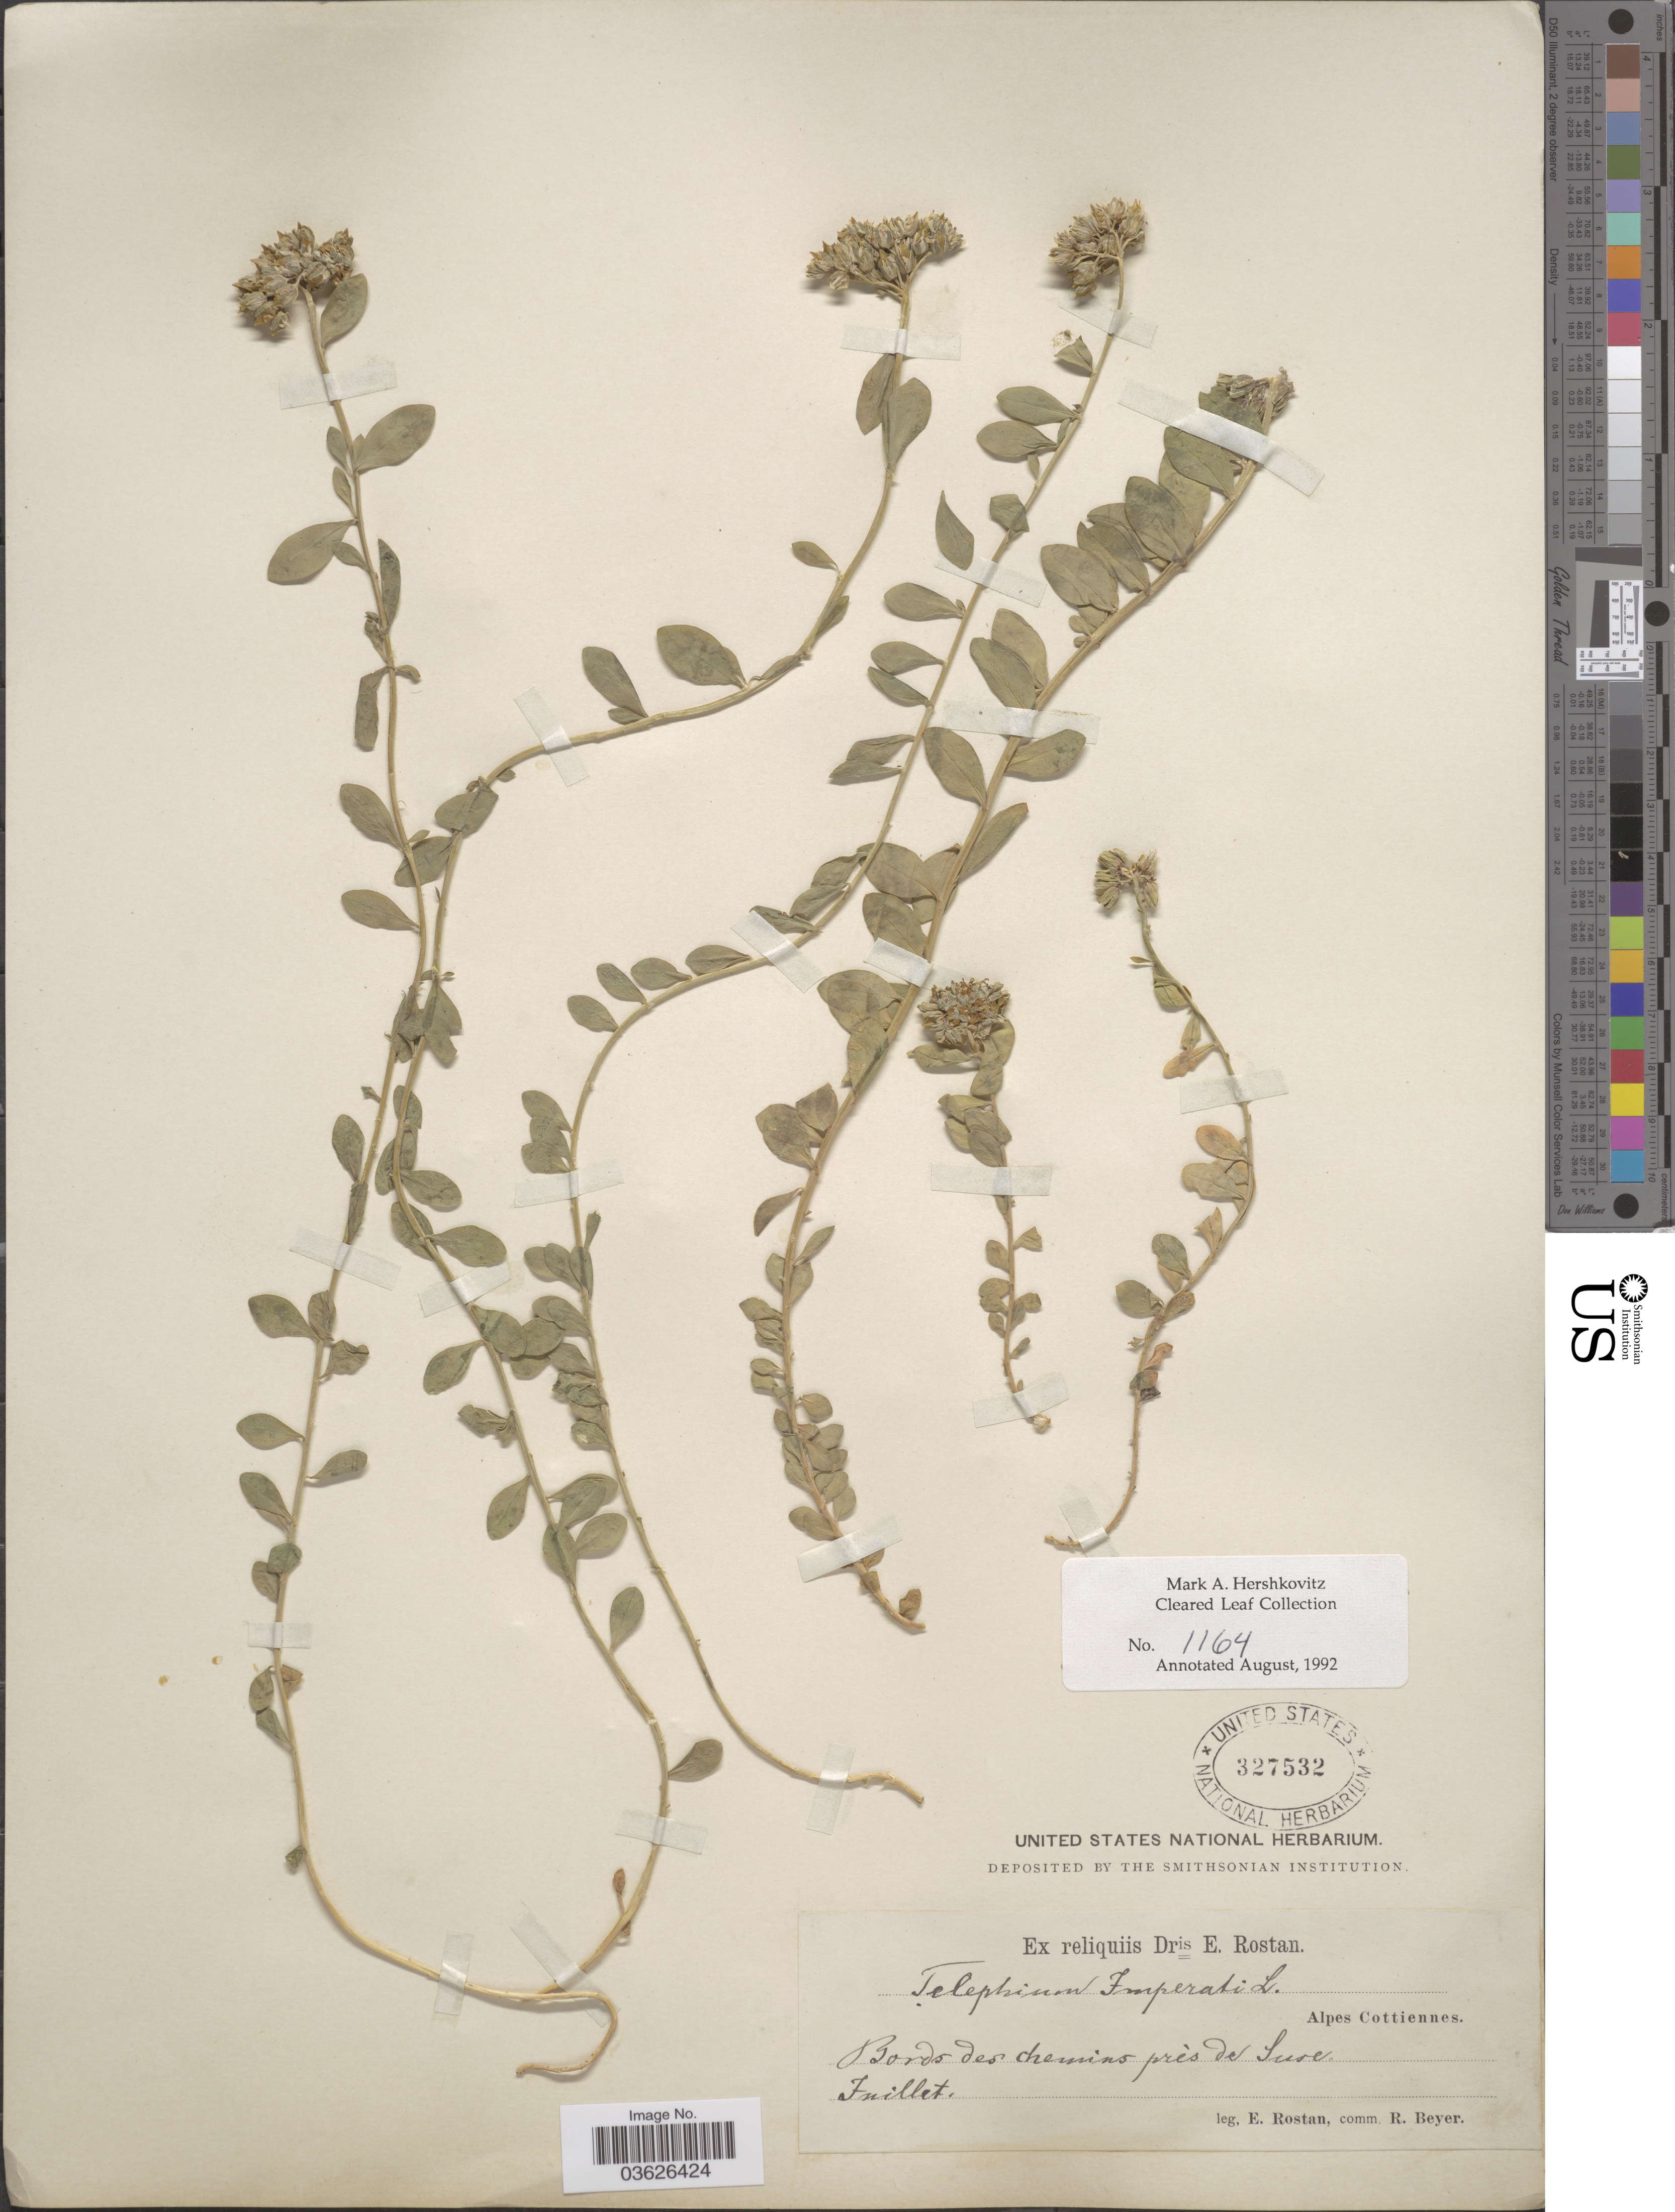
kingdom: Plantae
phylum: Tracheophyta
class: Magnoliopsida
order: Caryophyllales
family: Caryophyllaceae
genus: Telephium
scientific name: Telephium imperati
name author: L.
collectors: E. Rostan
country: Italy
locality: Bords des chemins près de Suse.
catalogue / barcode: US 327532